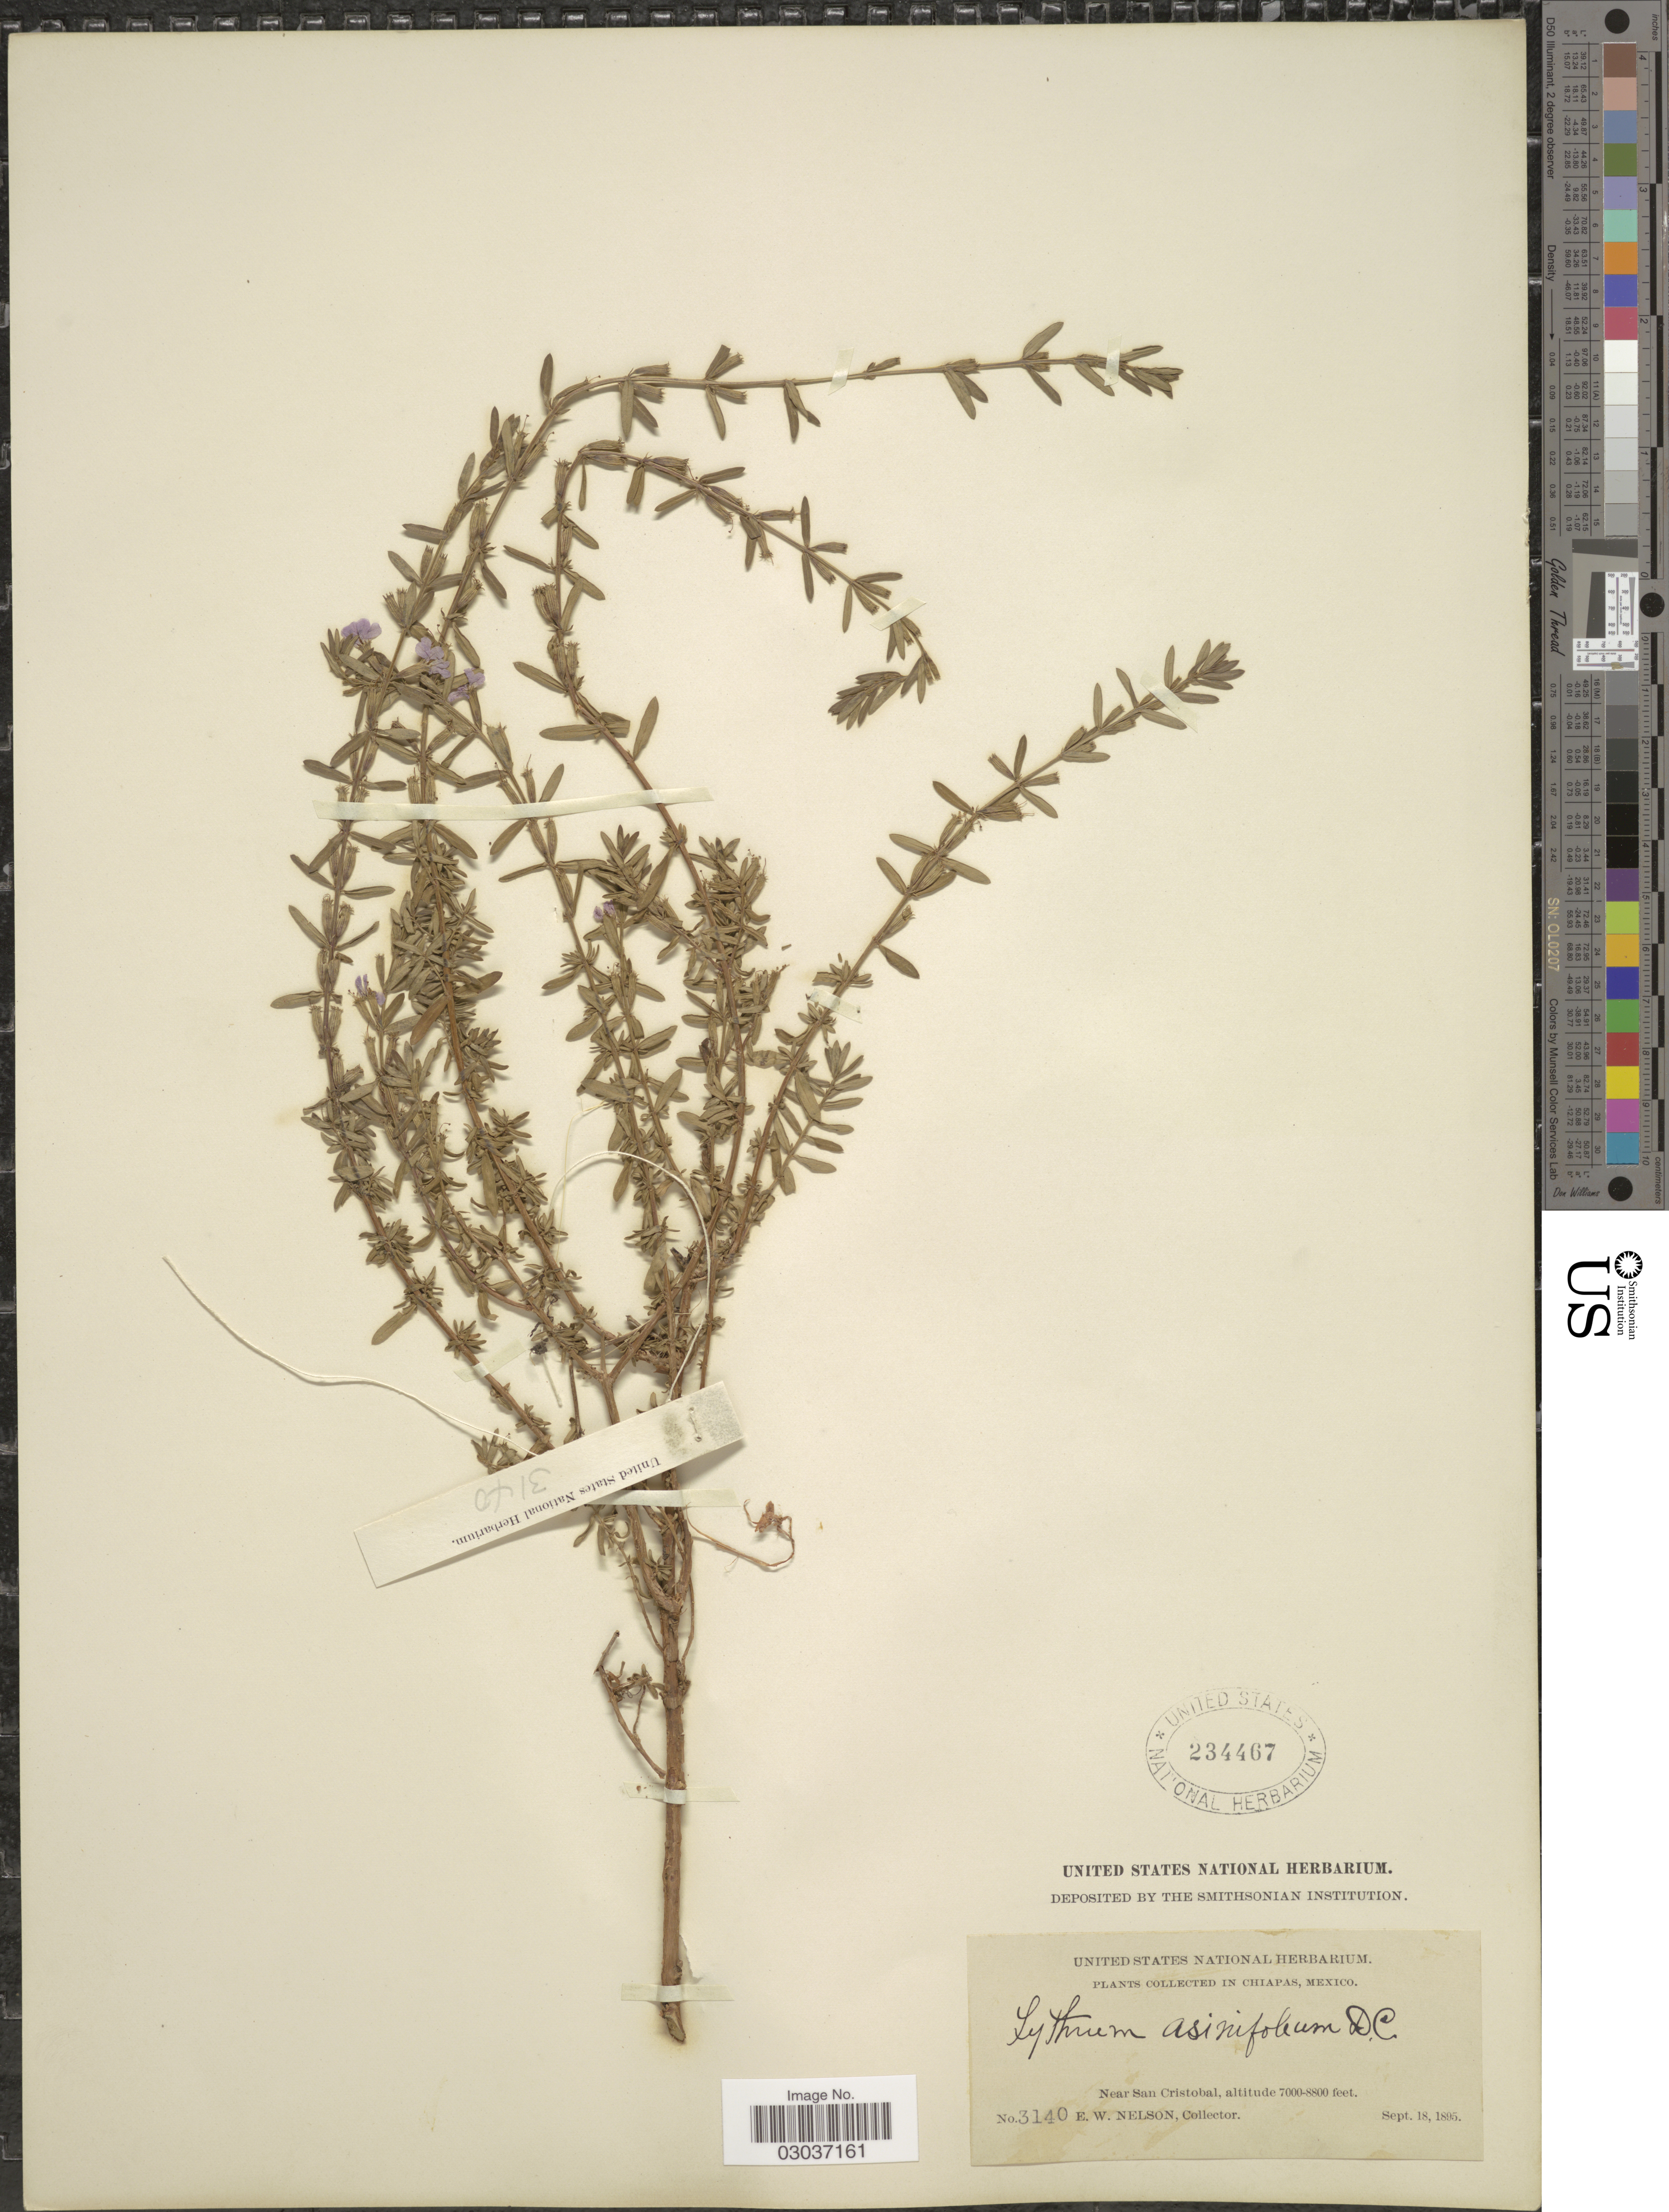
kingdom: Plantae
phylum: Tracheophyta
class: Magnoliopsida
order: Myrtales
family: Lythraceae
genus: Lythrum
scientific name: Lythrum acinifolium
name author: Sessé & Moc. ex Koehne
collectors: E. W. Nelson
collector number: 3140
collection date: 1895-09-18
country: Mexico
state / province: Chiapas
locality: Near San Cristobal.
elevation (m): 2134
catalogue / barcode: US 234467